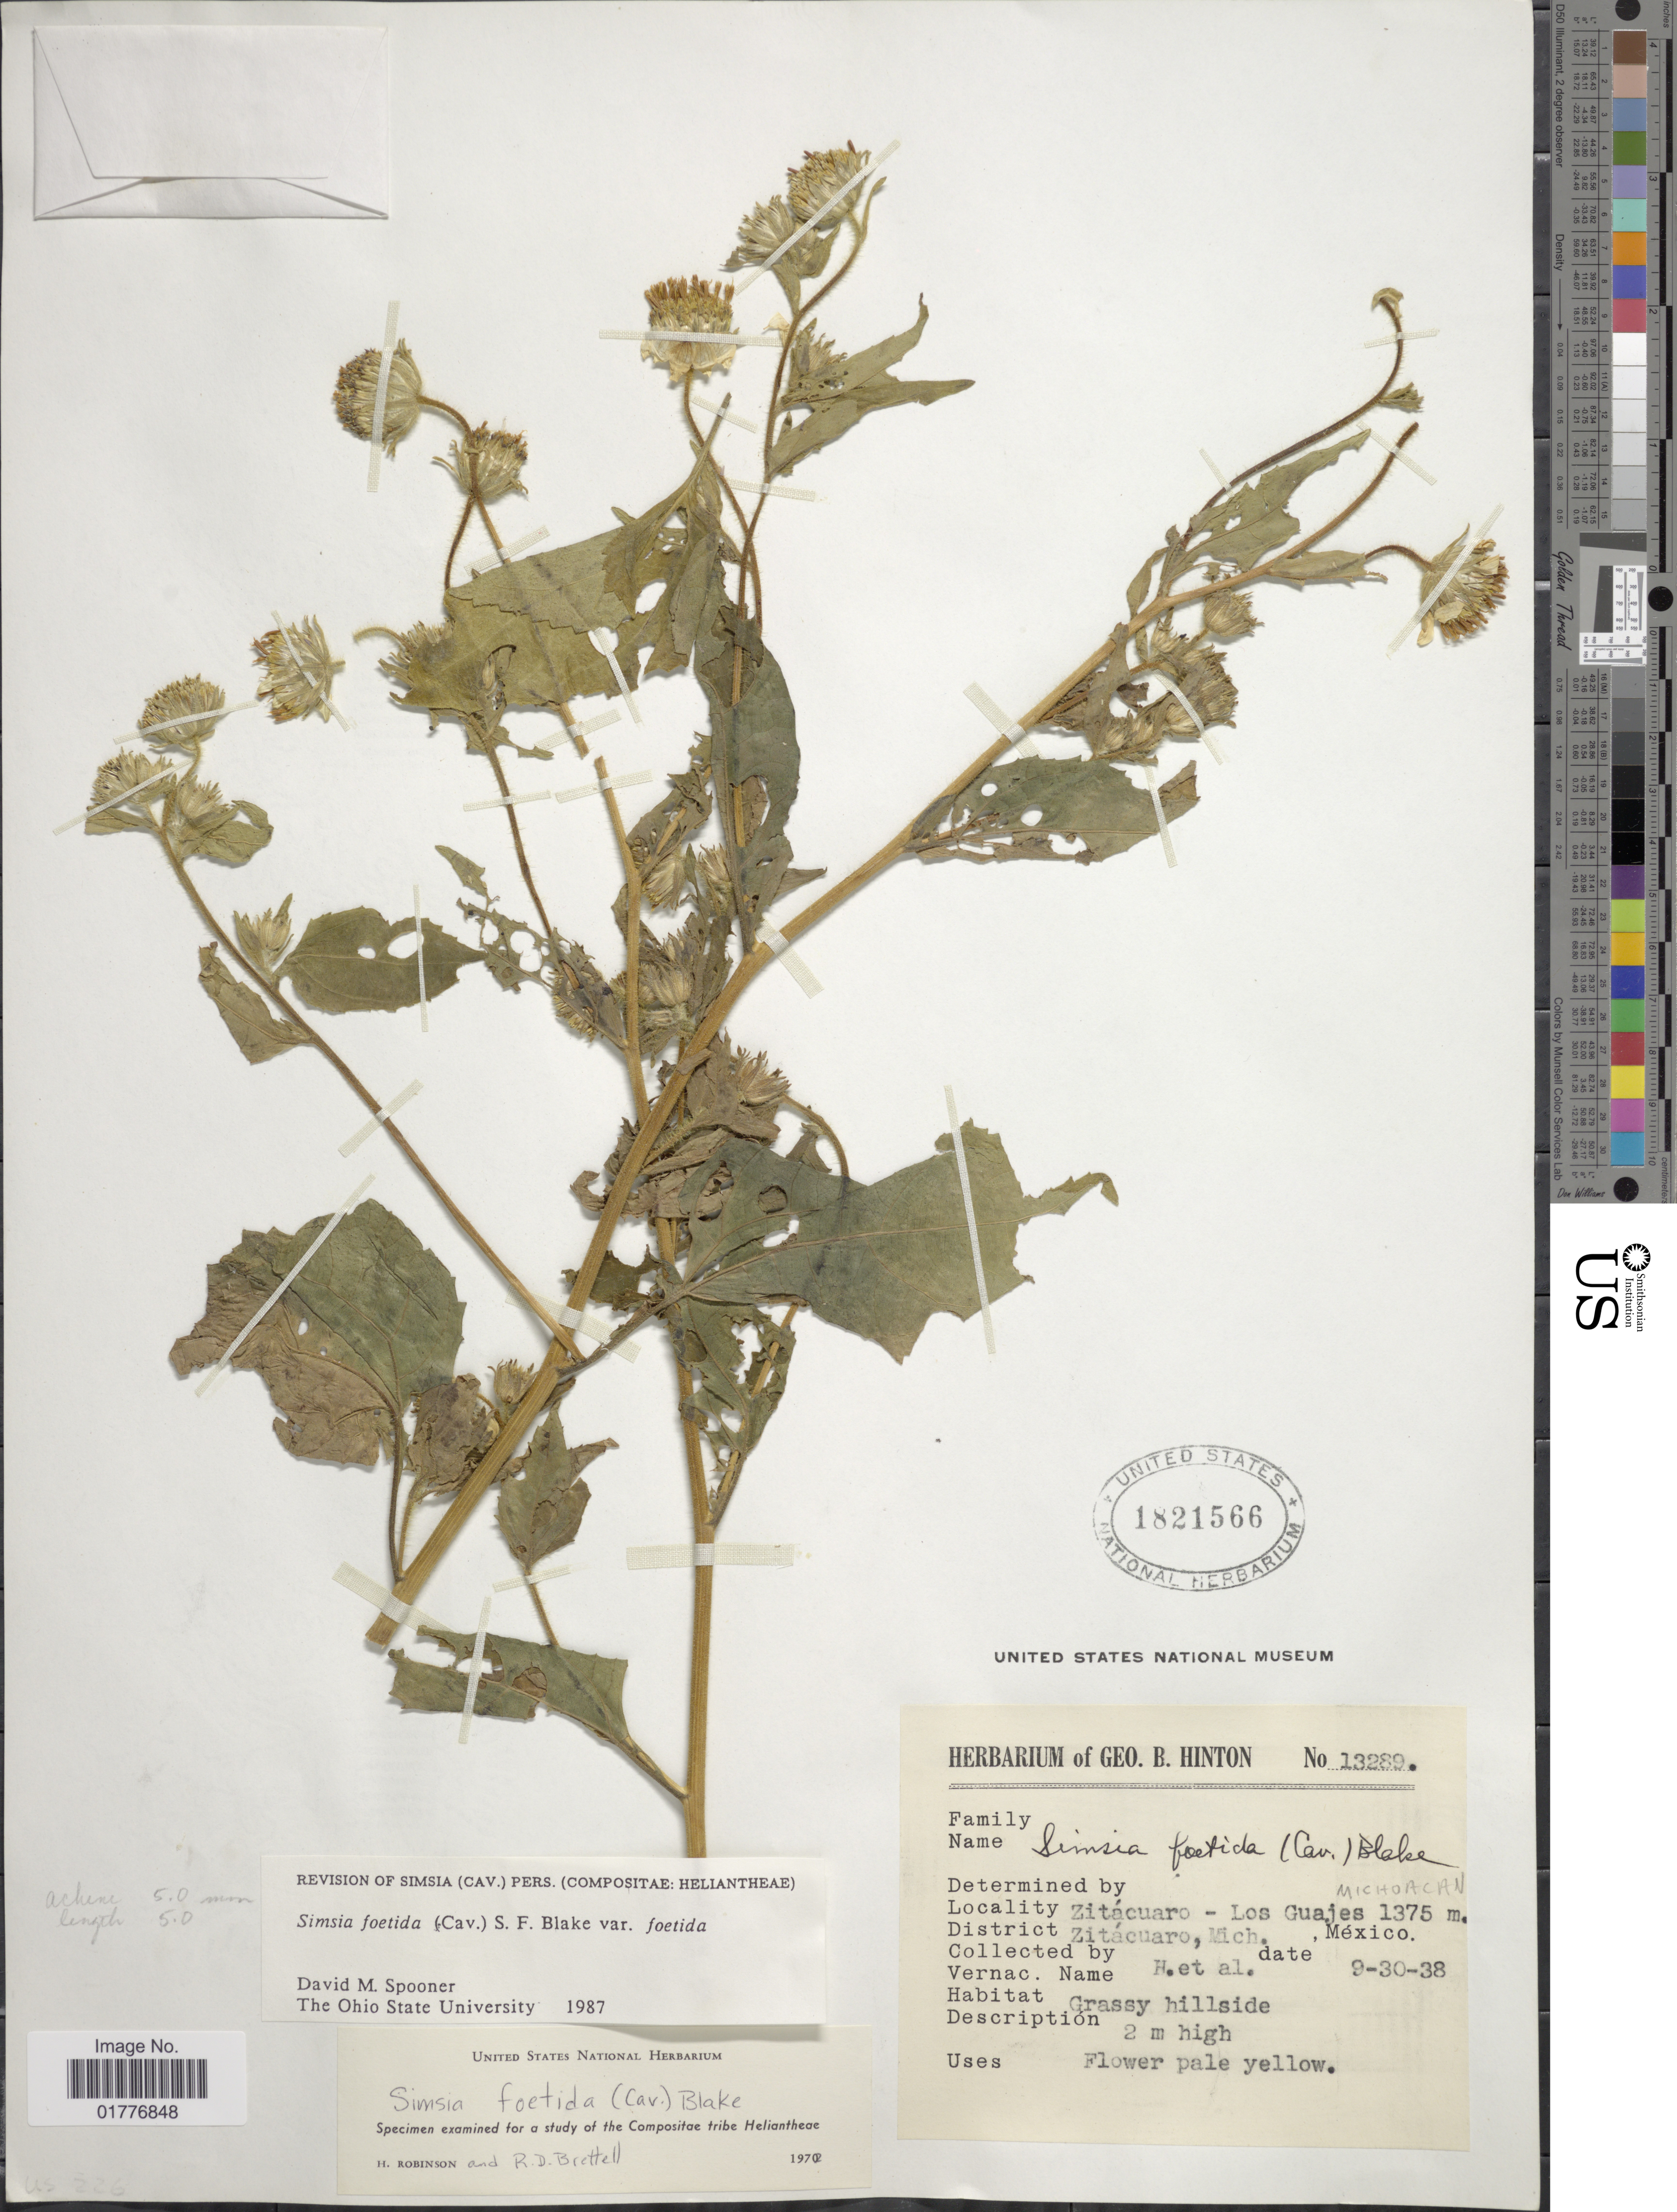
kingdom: Plantae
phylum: Tracheophyta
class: Magnoliopsida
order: Asterales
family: Asteraceae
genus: Simsia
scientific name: Simsia foetida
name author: (Cav.) S.F. Blake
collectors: G. B. Hinton & et al.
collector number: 13289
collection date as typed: Transcribed d/m/y: 30/9/38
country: Mexico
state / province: Michoacán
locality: Zitacuaro, Los Guajes, District Zitacuaro, Mich., Mexico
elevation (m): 1375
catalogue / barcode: US 1821566